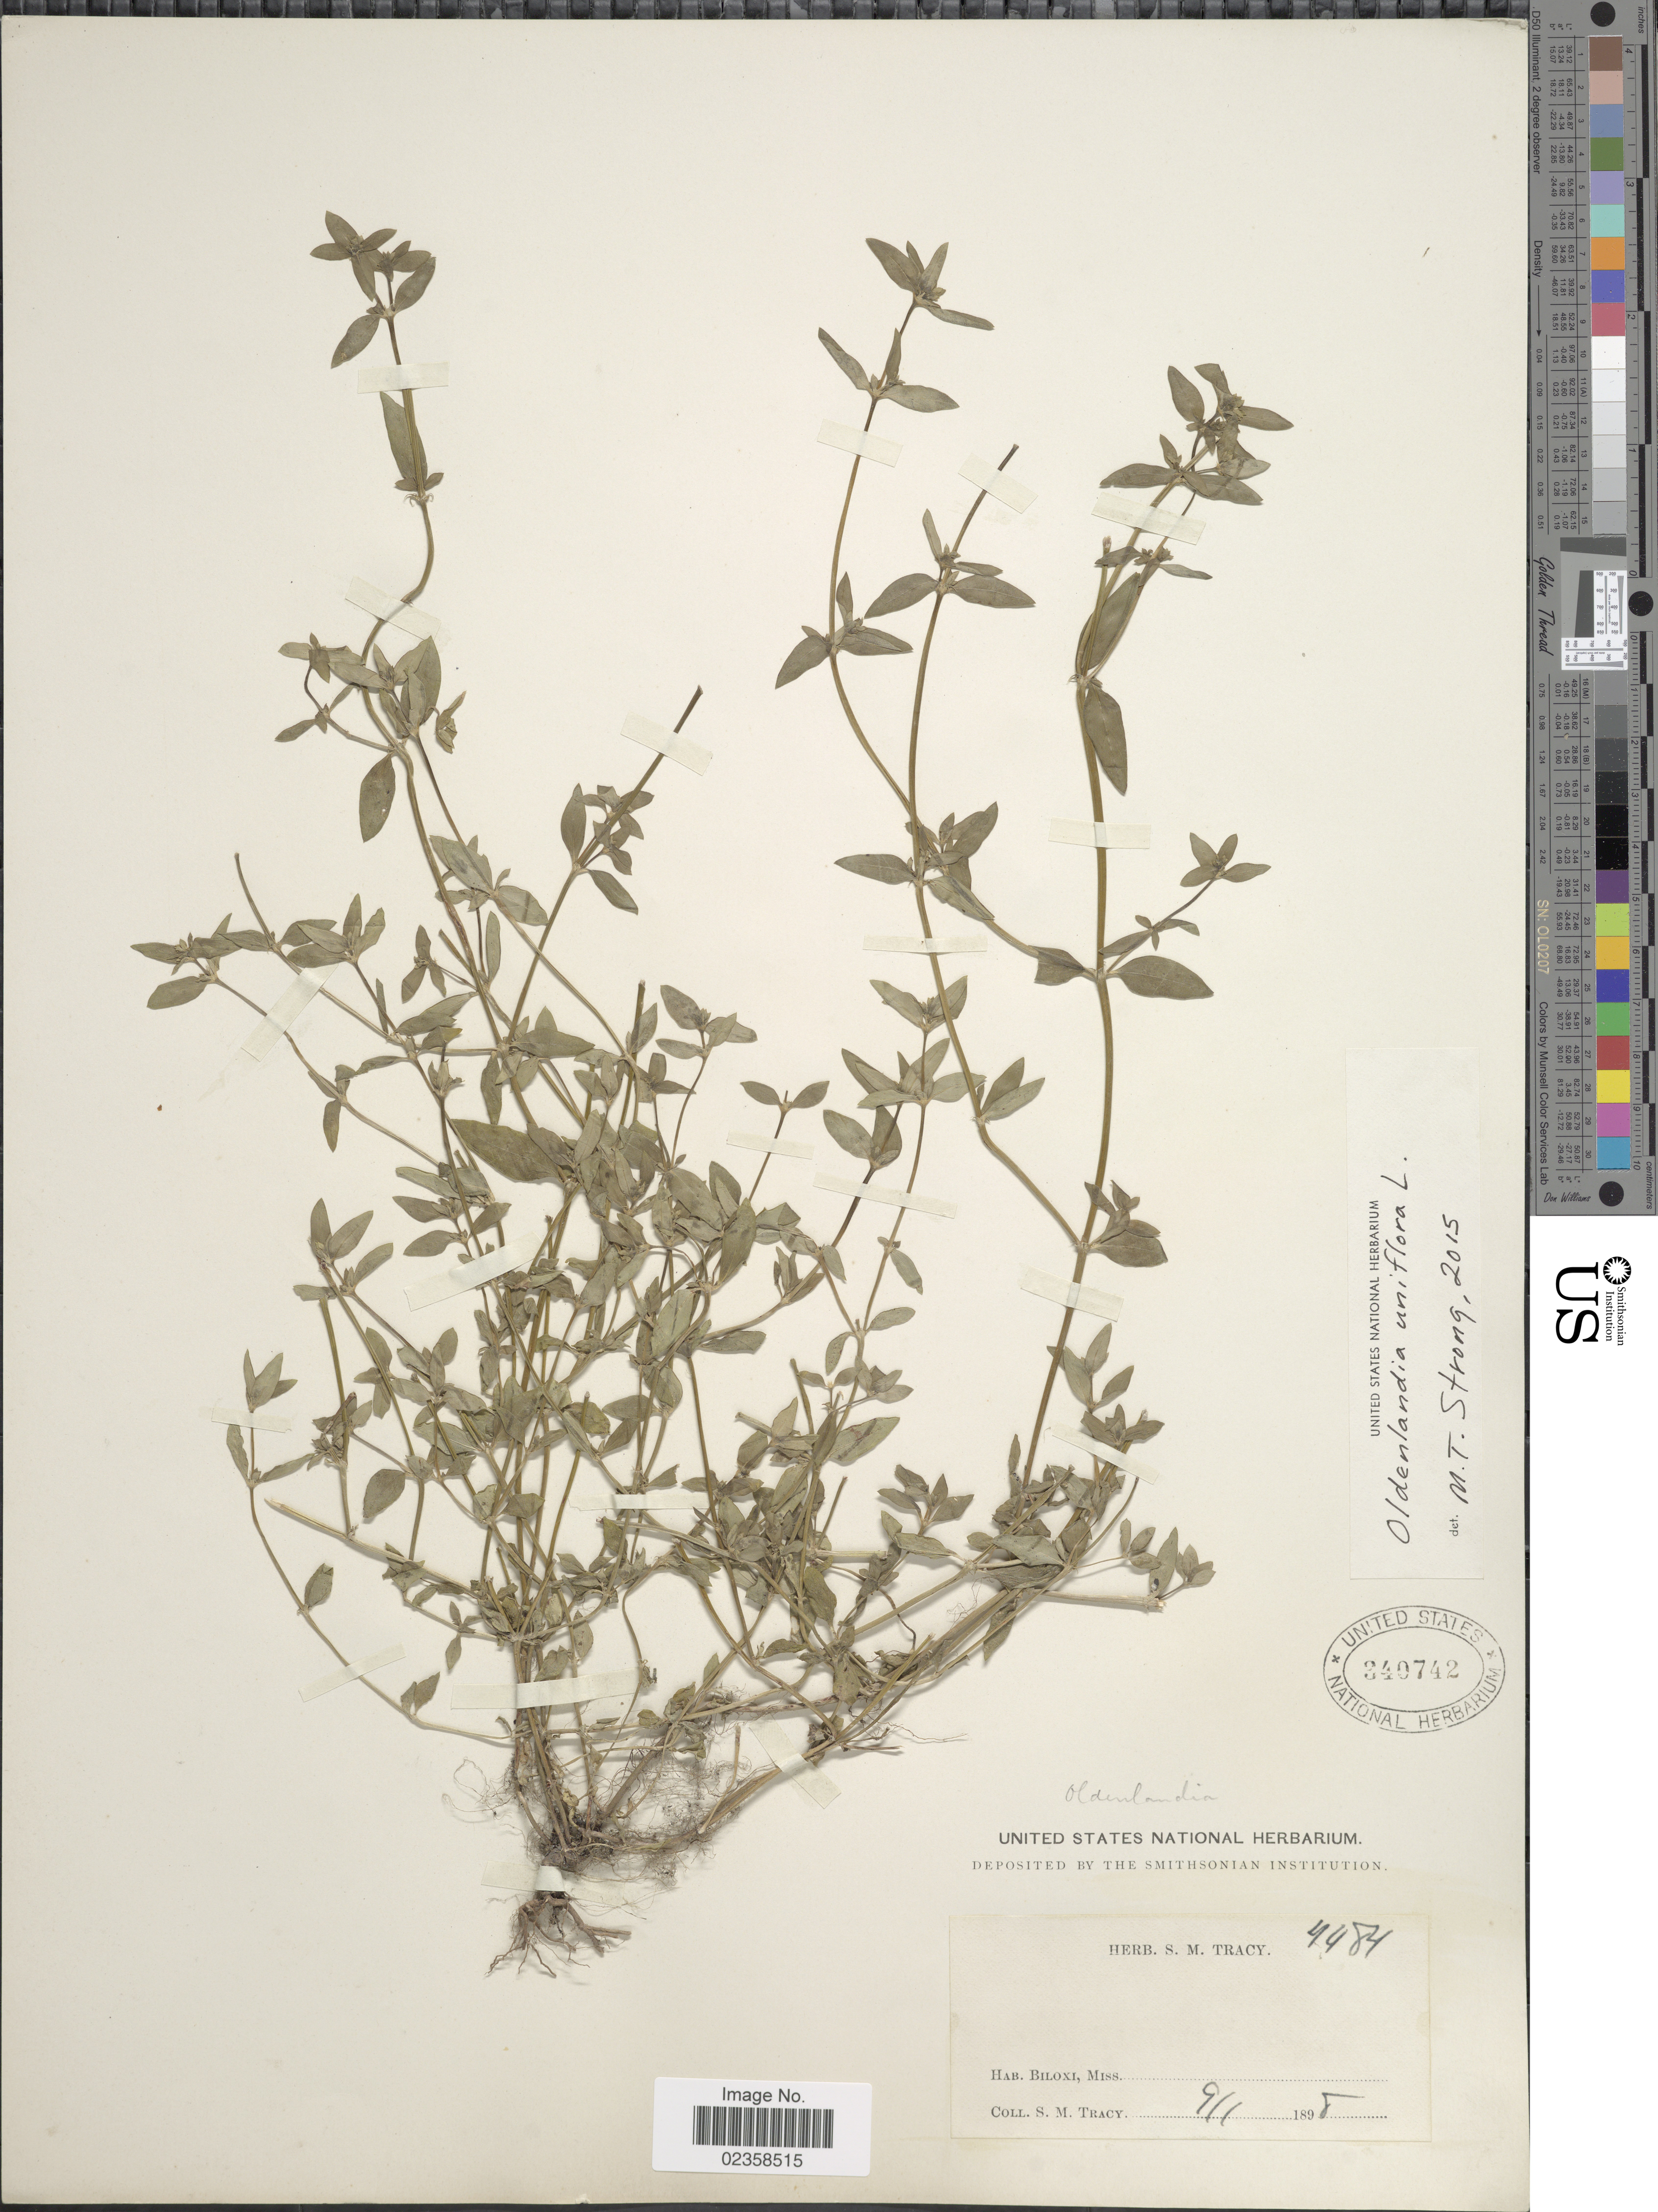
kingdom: Plantae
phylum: Tracheophyta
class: Magnoliopsida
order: Gentianales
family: Rubiaceae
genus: Oldenlandia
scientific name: Oldenlandia uniflora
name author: L.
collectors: S. M. Tracy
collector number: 4484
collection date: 1898-09-01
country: United States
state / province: Mississippi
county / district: Harrison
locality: Biloxi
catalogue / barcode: US 340742